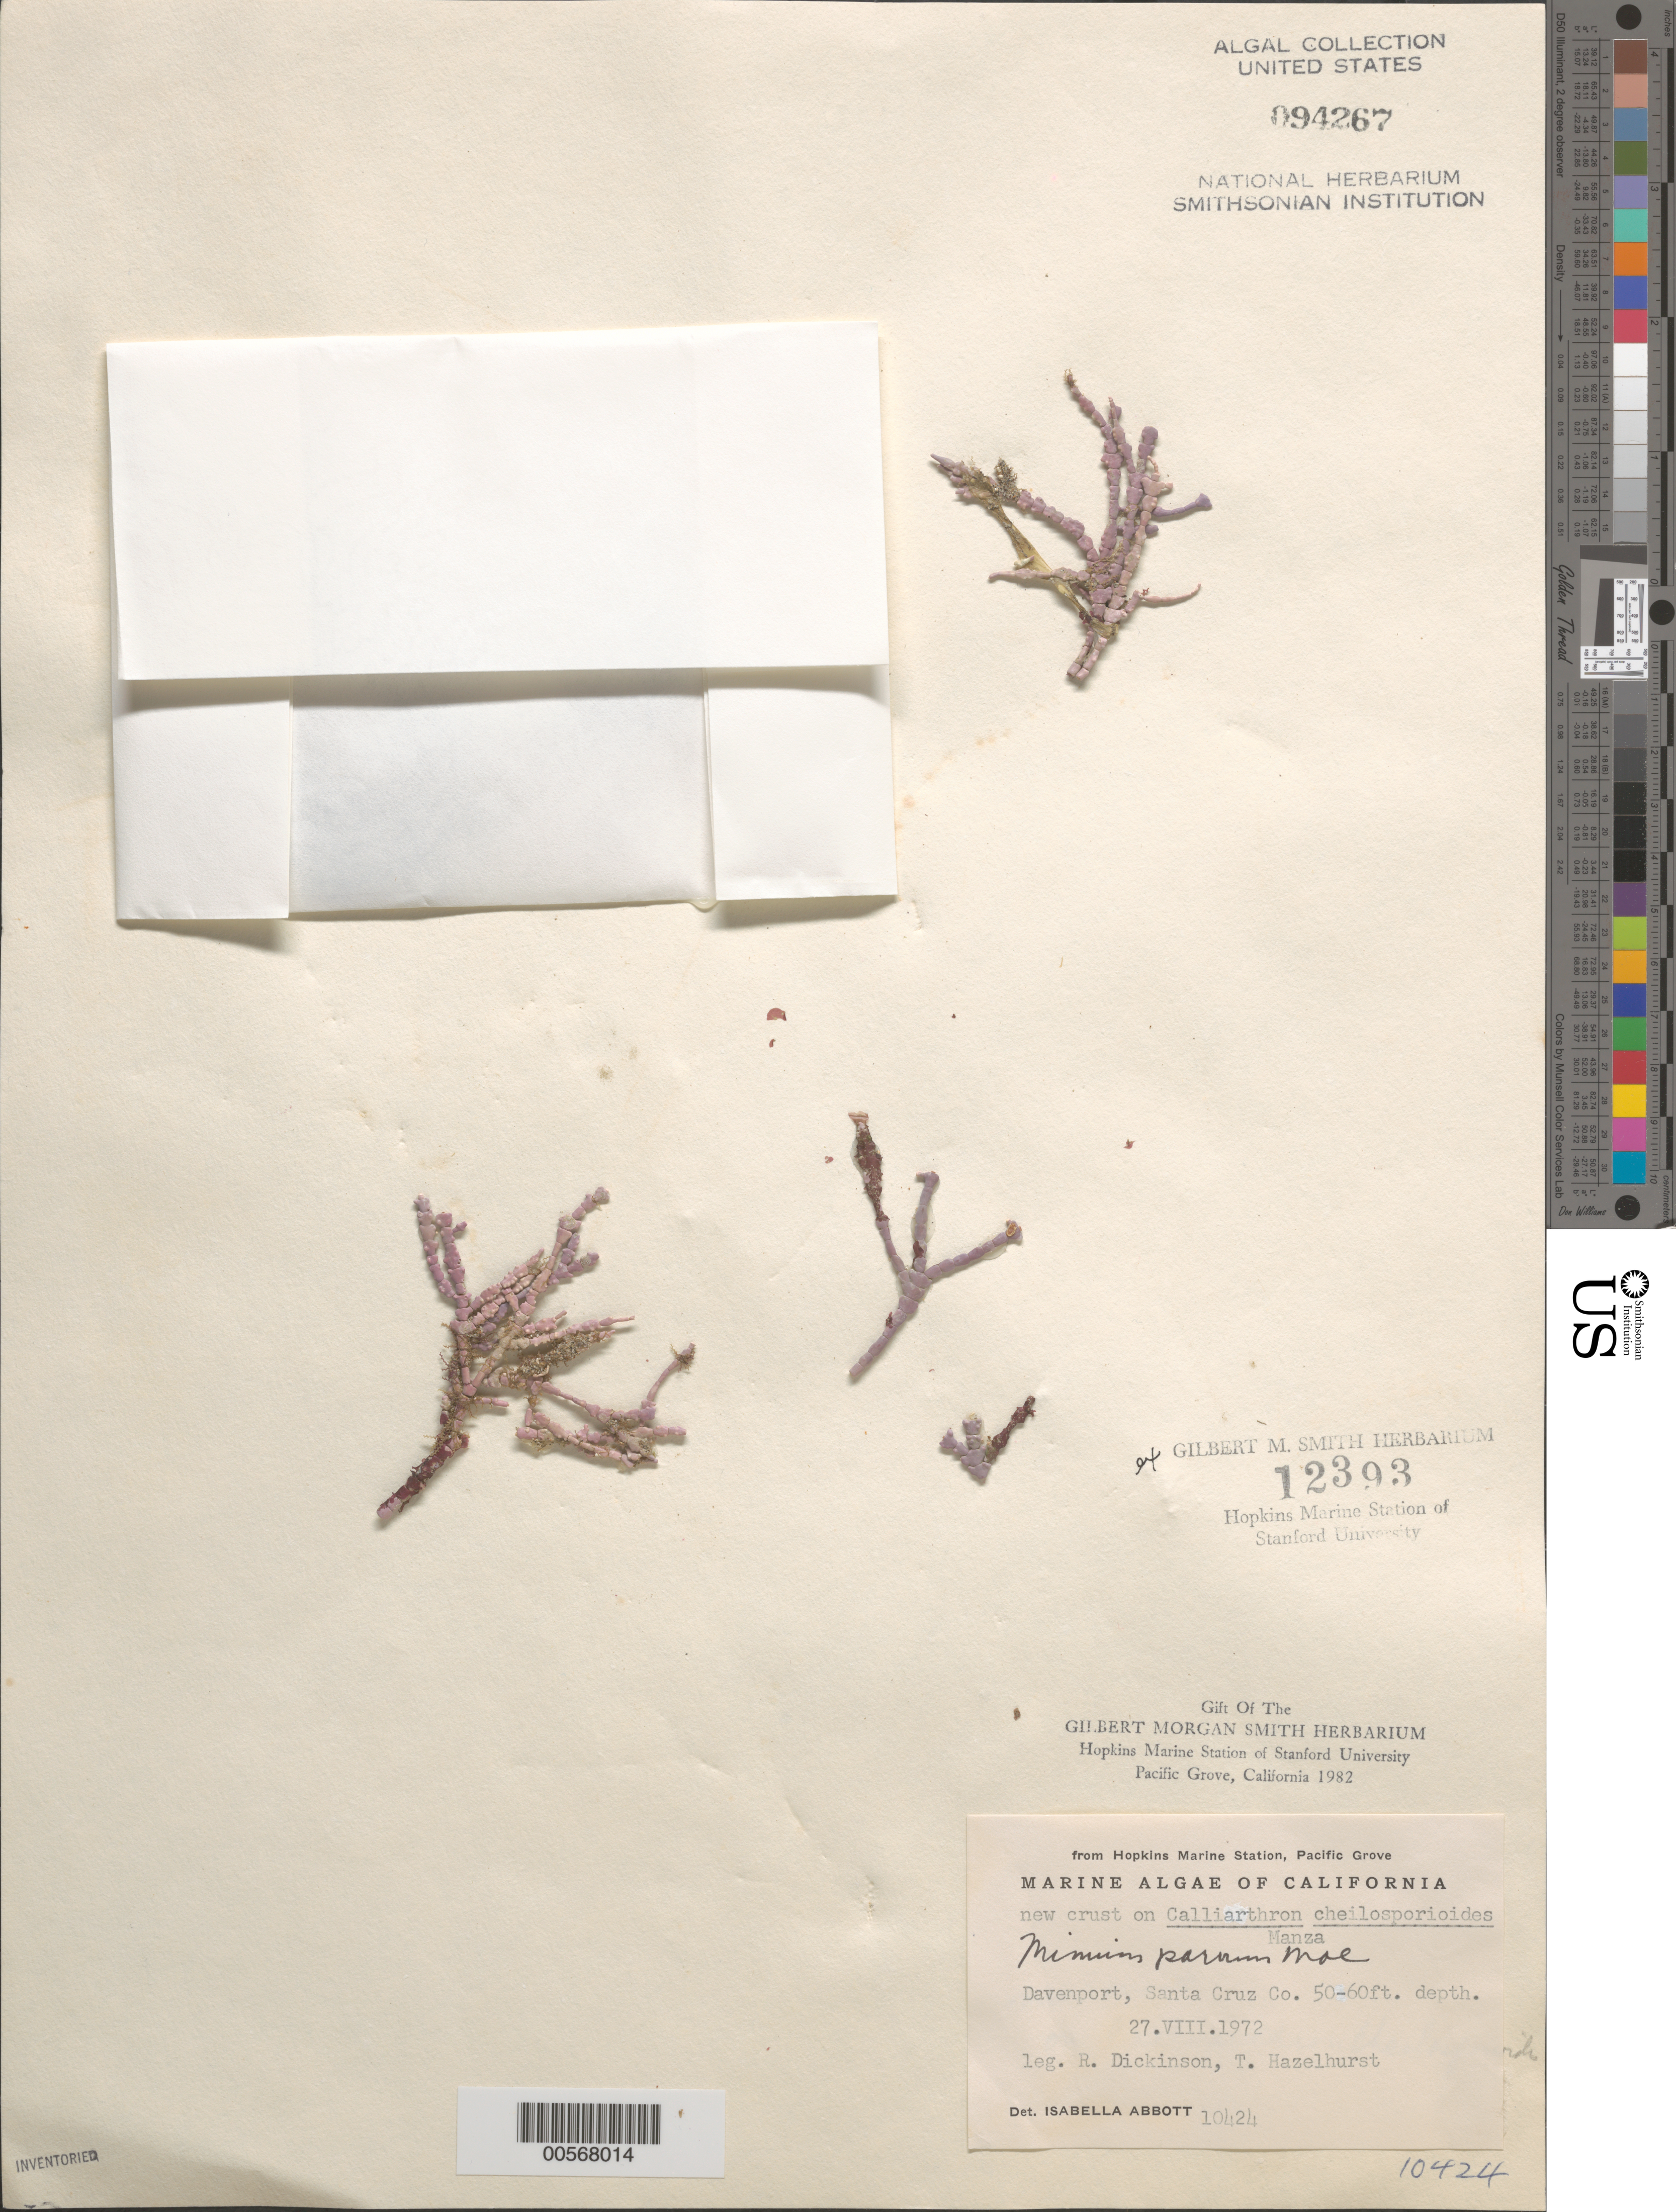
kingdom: Plantae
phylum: Rhodophyta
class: Florideophyceae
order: Corallinales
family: Corallinaceae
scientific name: Minium parvum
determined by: Abbott, Isabella A.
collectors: R. Dickinson & T. Hazelhurst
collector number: IAA 10424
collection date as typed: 27 Aug 1972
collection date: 1972-08-27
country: United States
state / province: California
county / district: Santa Cruz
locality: Davenport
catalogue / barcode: US 94267